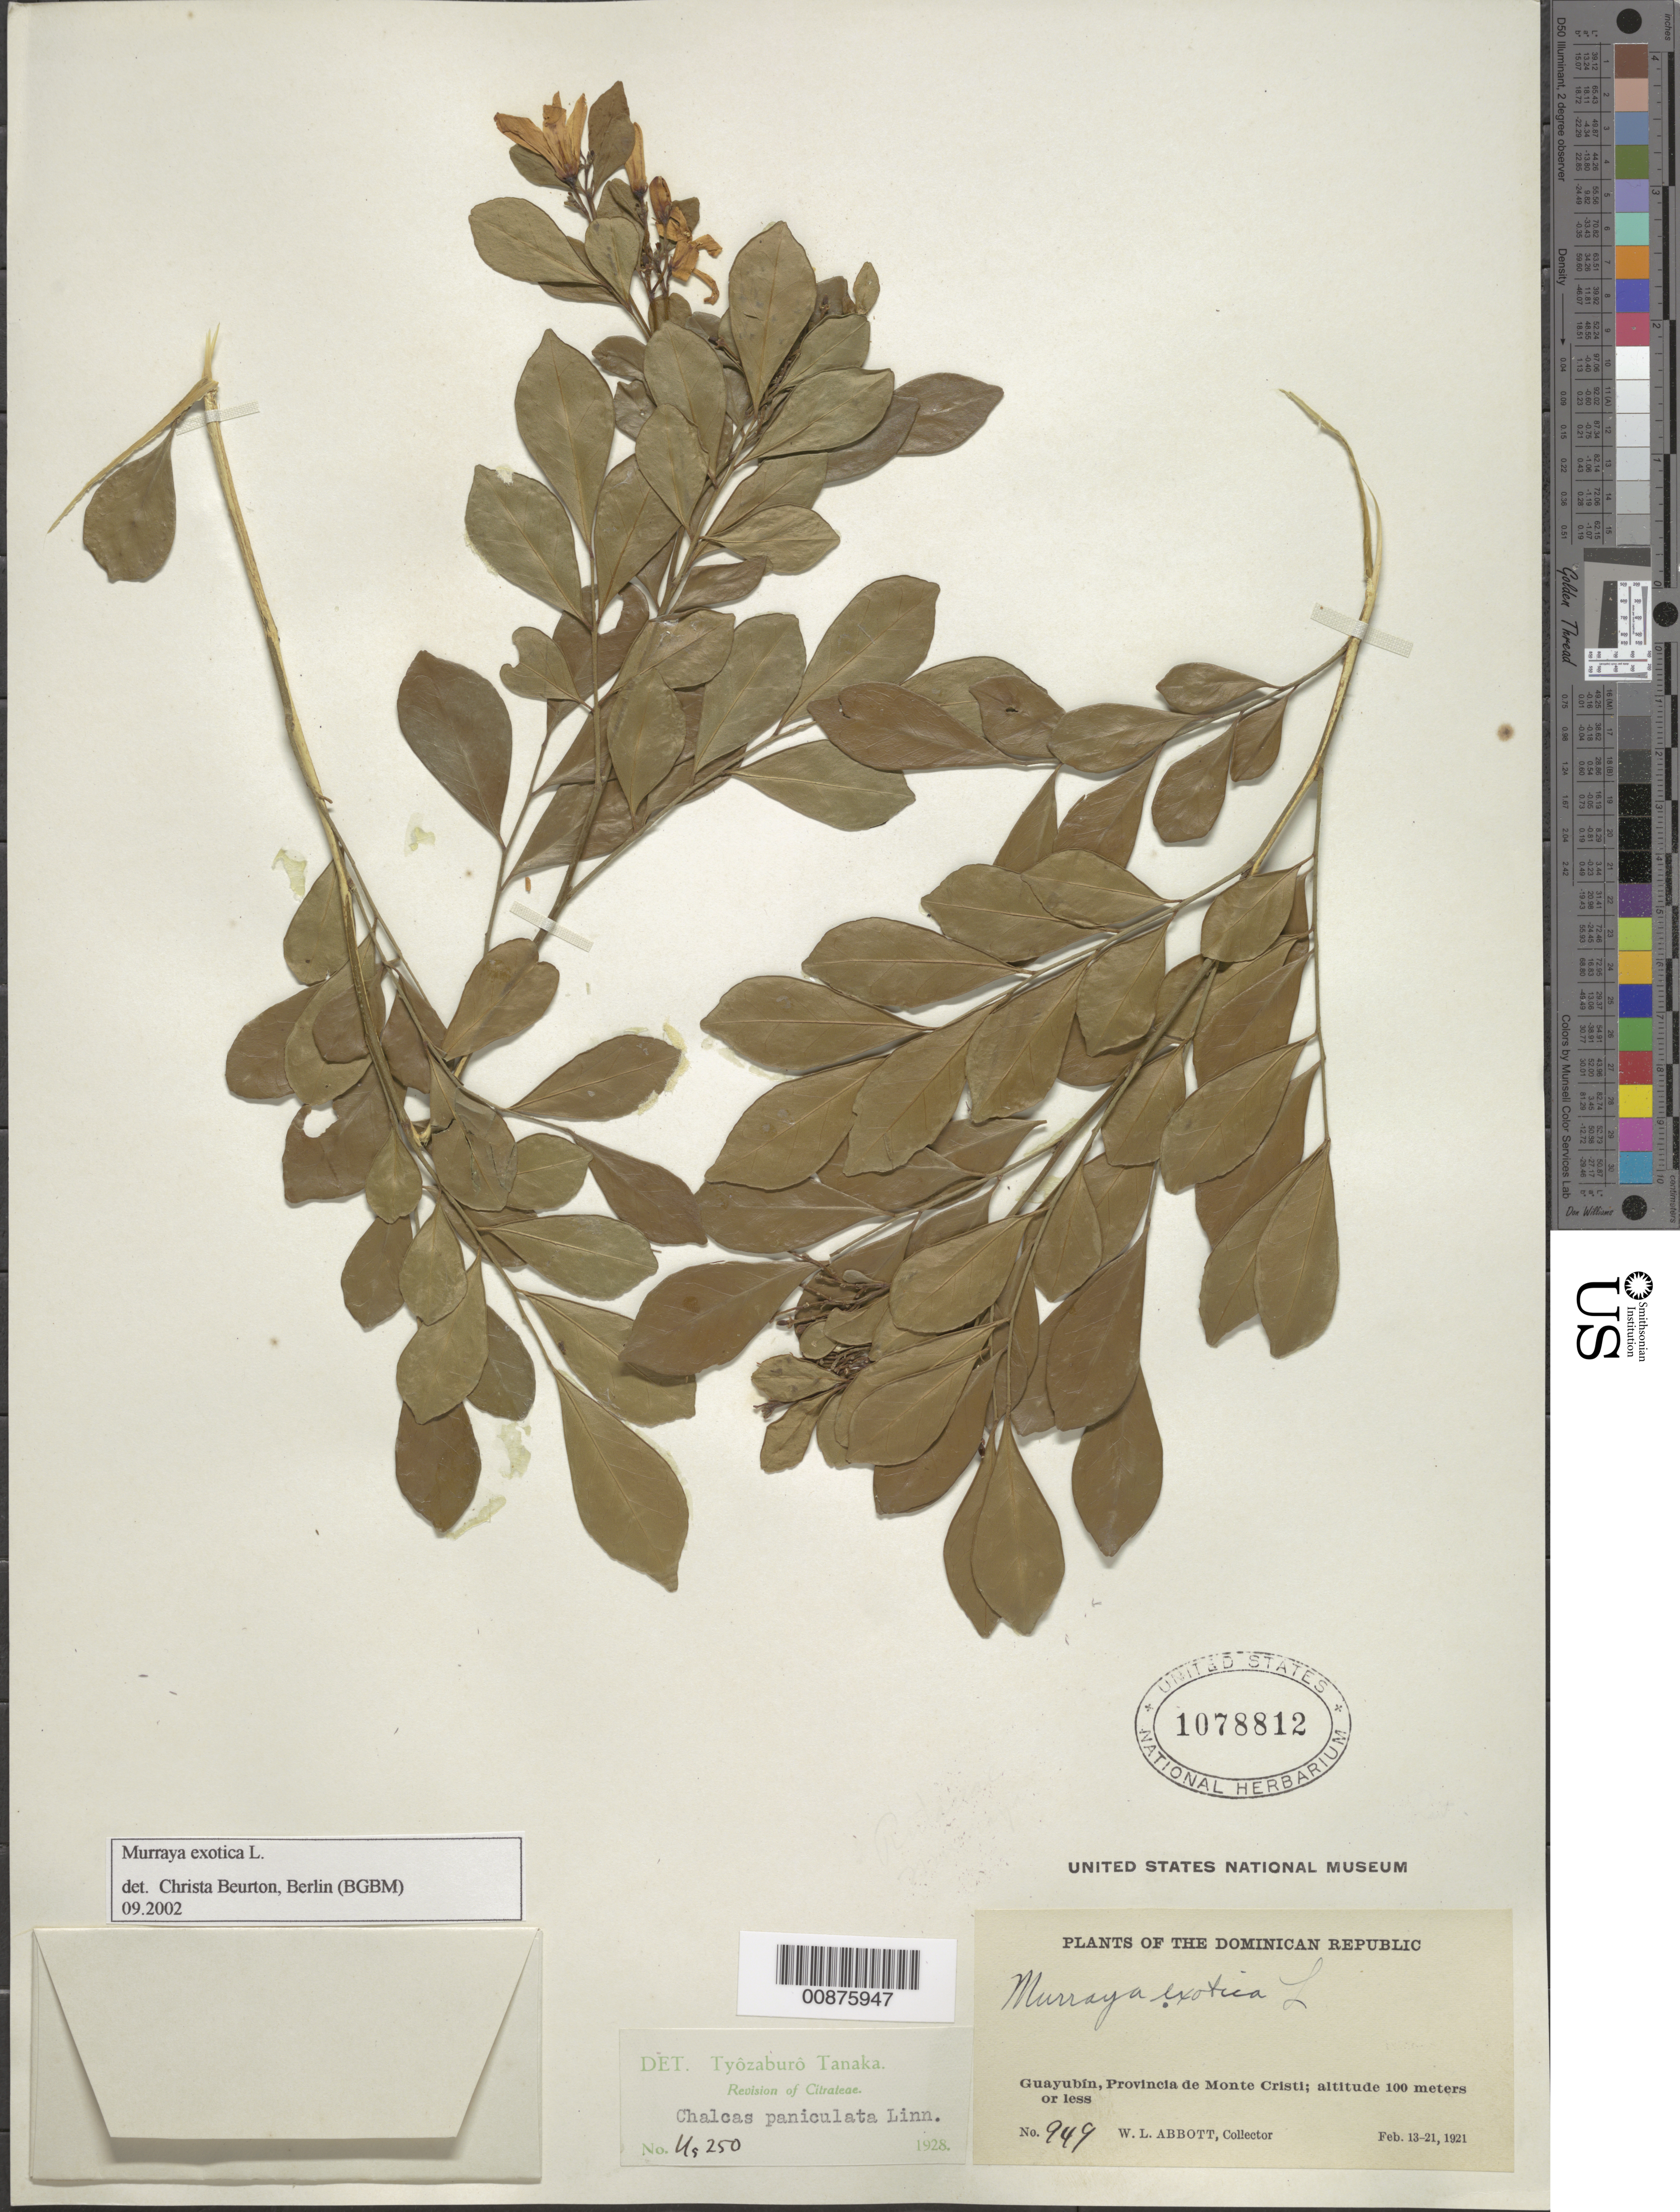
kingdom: Plantae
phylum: Tracheophyta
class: Magnoliopsida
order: Sapindales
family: Rutaceae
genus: Murraya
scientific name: Murraya paniculata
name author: (L.) Jack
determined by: Beurton, C.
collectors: W. L. Abbott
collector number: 949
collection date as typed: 13 Feb 1921 to 21 Feb 1921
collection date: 1921-02-13/1921-02-21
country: Dominican Republic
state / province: Monte Cristi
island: Hispaniola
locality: Guayubín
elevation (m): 100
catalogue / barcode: US 1078812